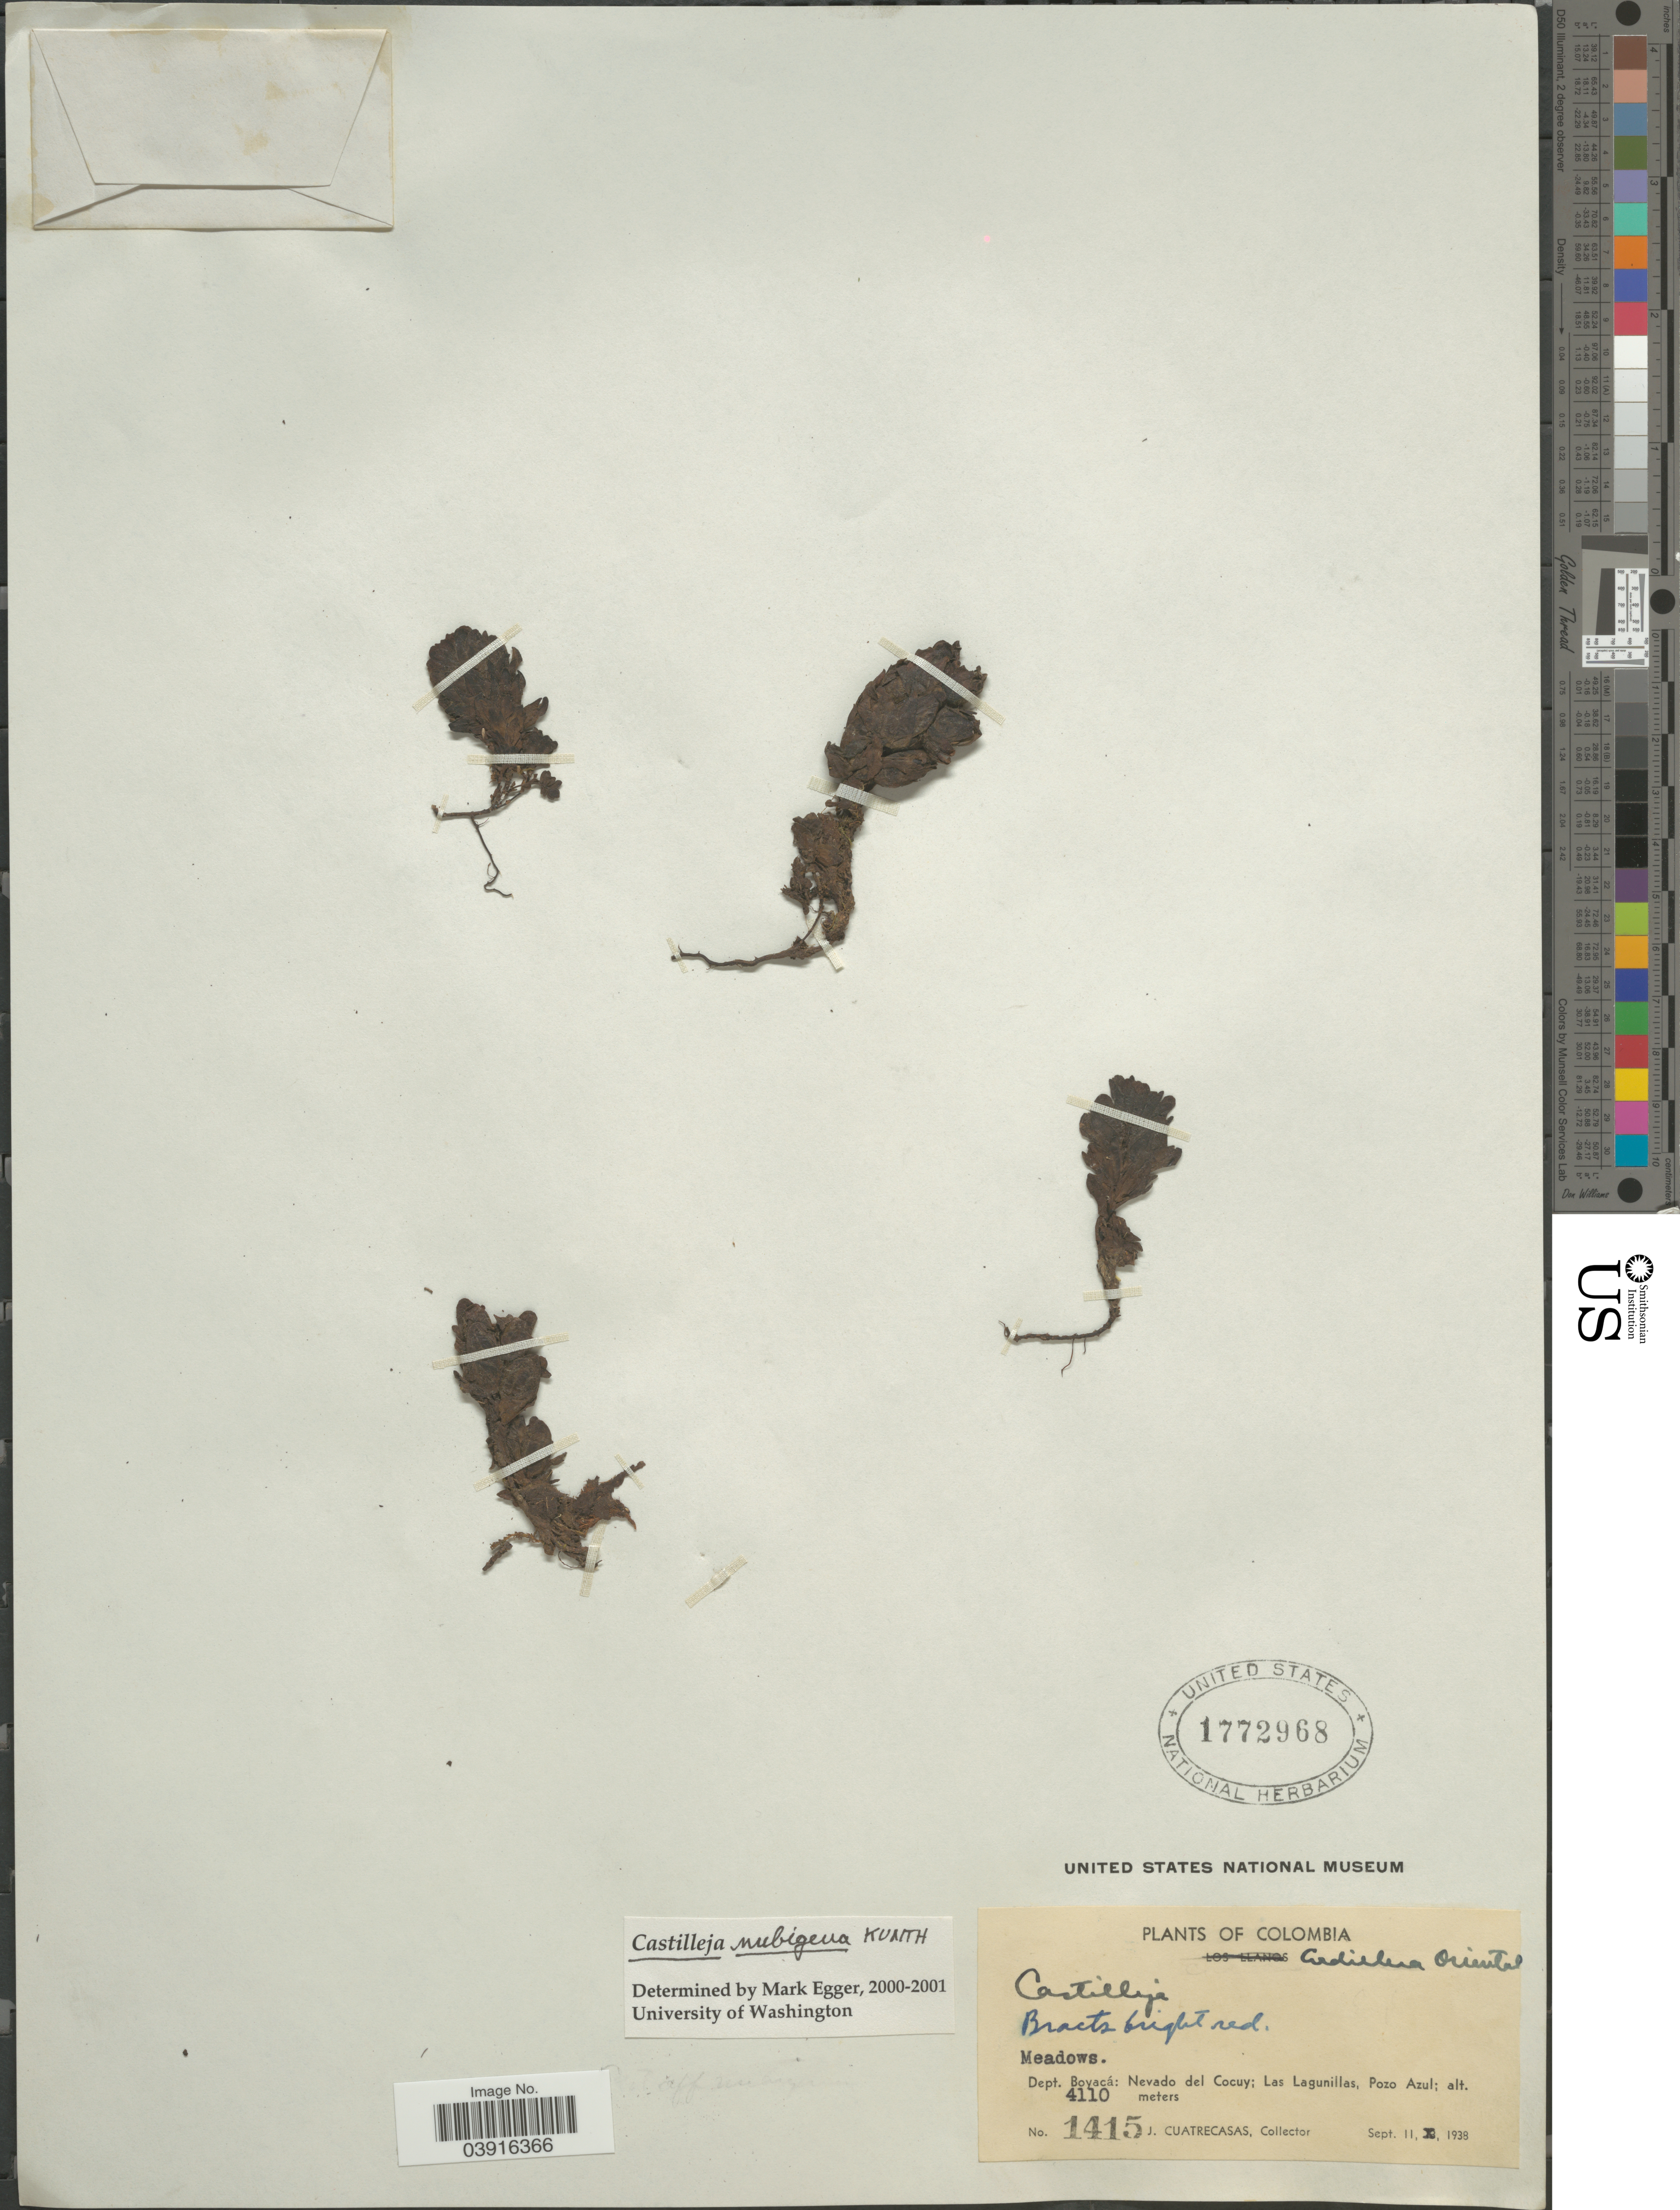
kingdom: Plantae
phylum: Tracheophyta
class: Magnoliopsida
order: Lamiales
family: Orobanchaceae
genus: Castilleja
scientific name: Castilleja nubigena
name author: Kunth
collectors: J. Cuatrecasas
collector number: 1415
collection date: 1938-09-11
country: Colombia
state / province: Boyacá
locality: Dept. Boyacá: Nevado del Cocuy; Las Lagunillas, Pozo Azul.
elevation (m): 4110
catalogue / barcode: US 1772968